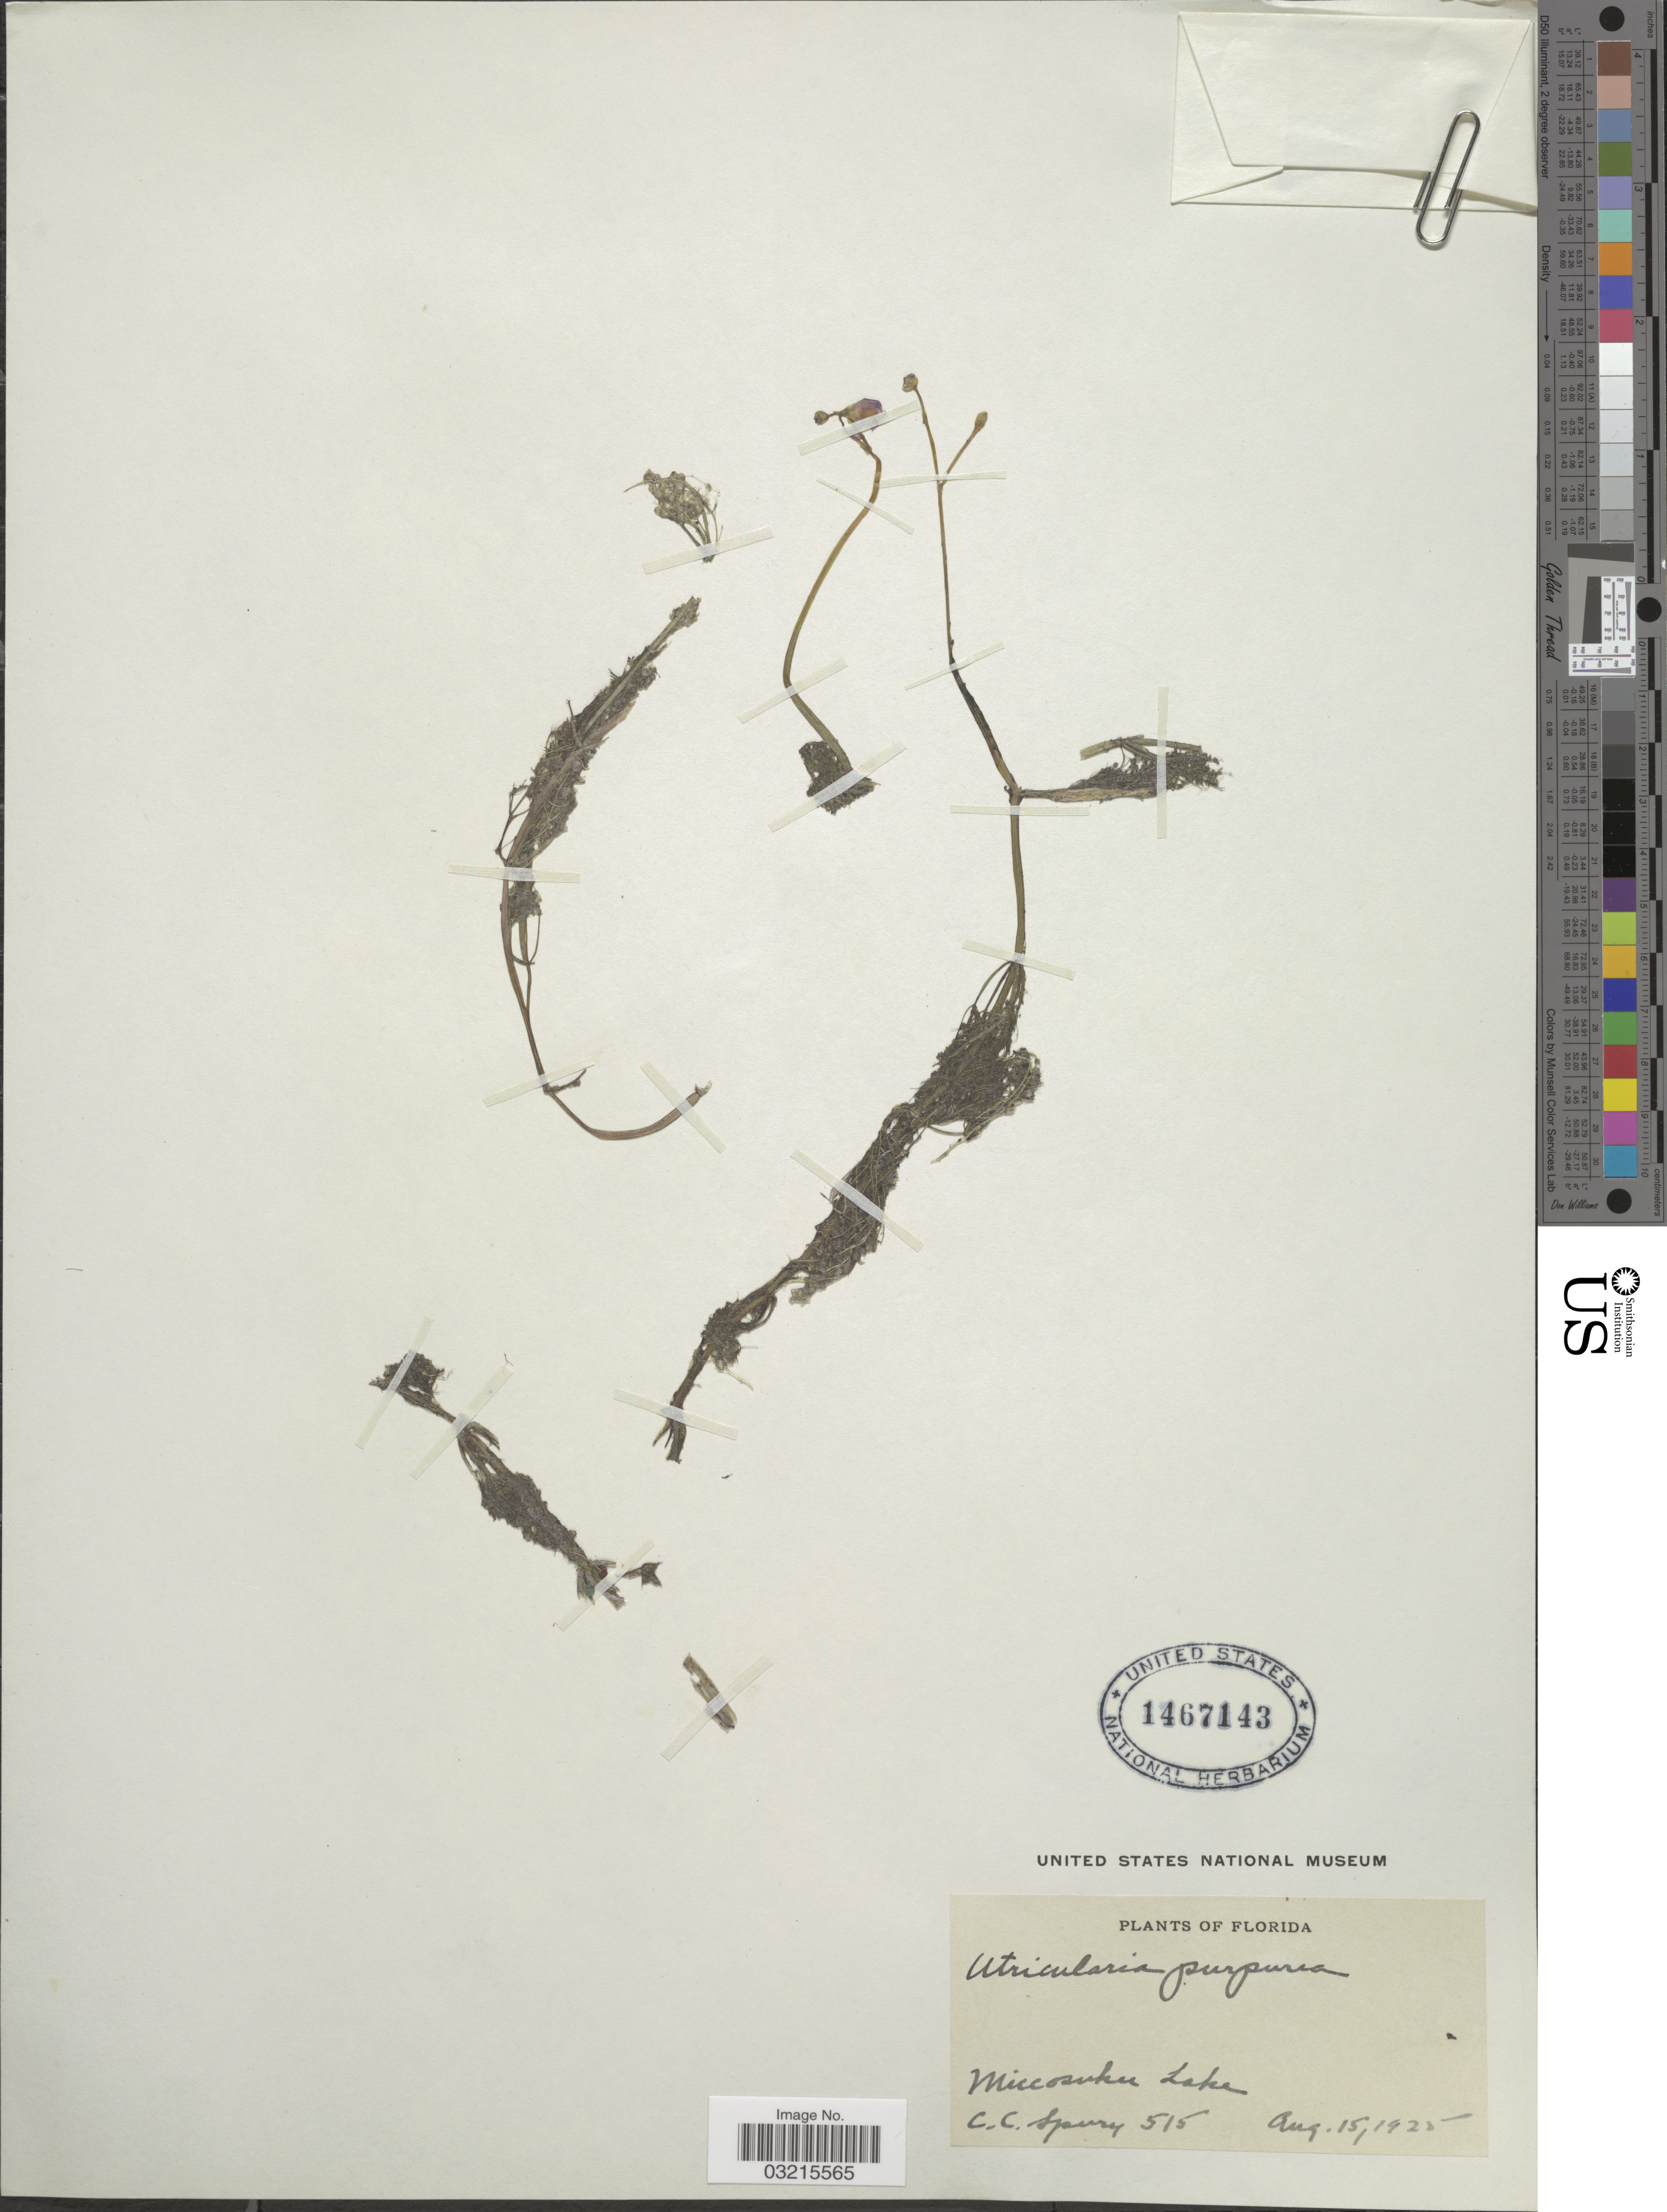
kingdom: Plantae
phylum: Tracheophyta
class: Magnoliopsida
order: Lamiales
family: Lentibulariaceae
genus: Utricularia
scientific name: Utricularia purpurea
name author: Walter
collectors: C. C. Sperry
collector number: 515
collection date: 1925-08-15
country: United States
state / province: Florida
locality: Miccosukee Lake.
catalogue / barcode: US 1467143